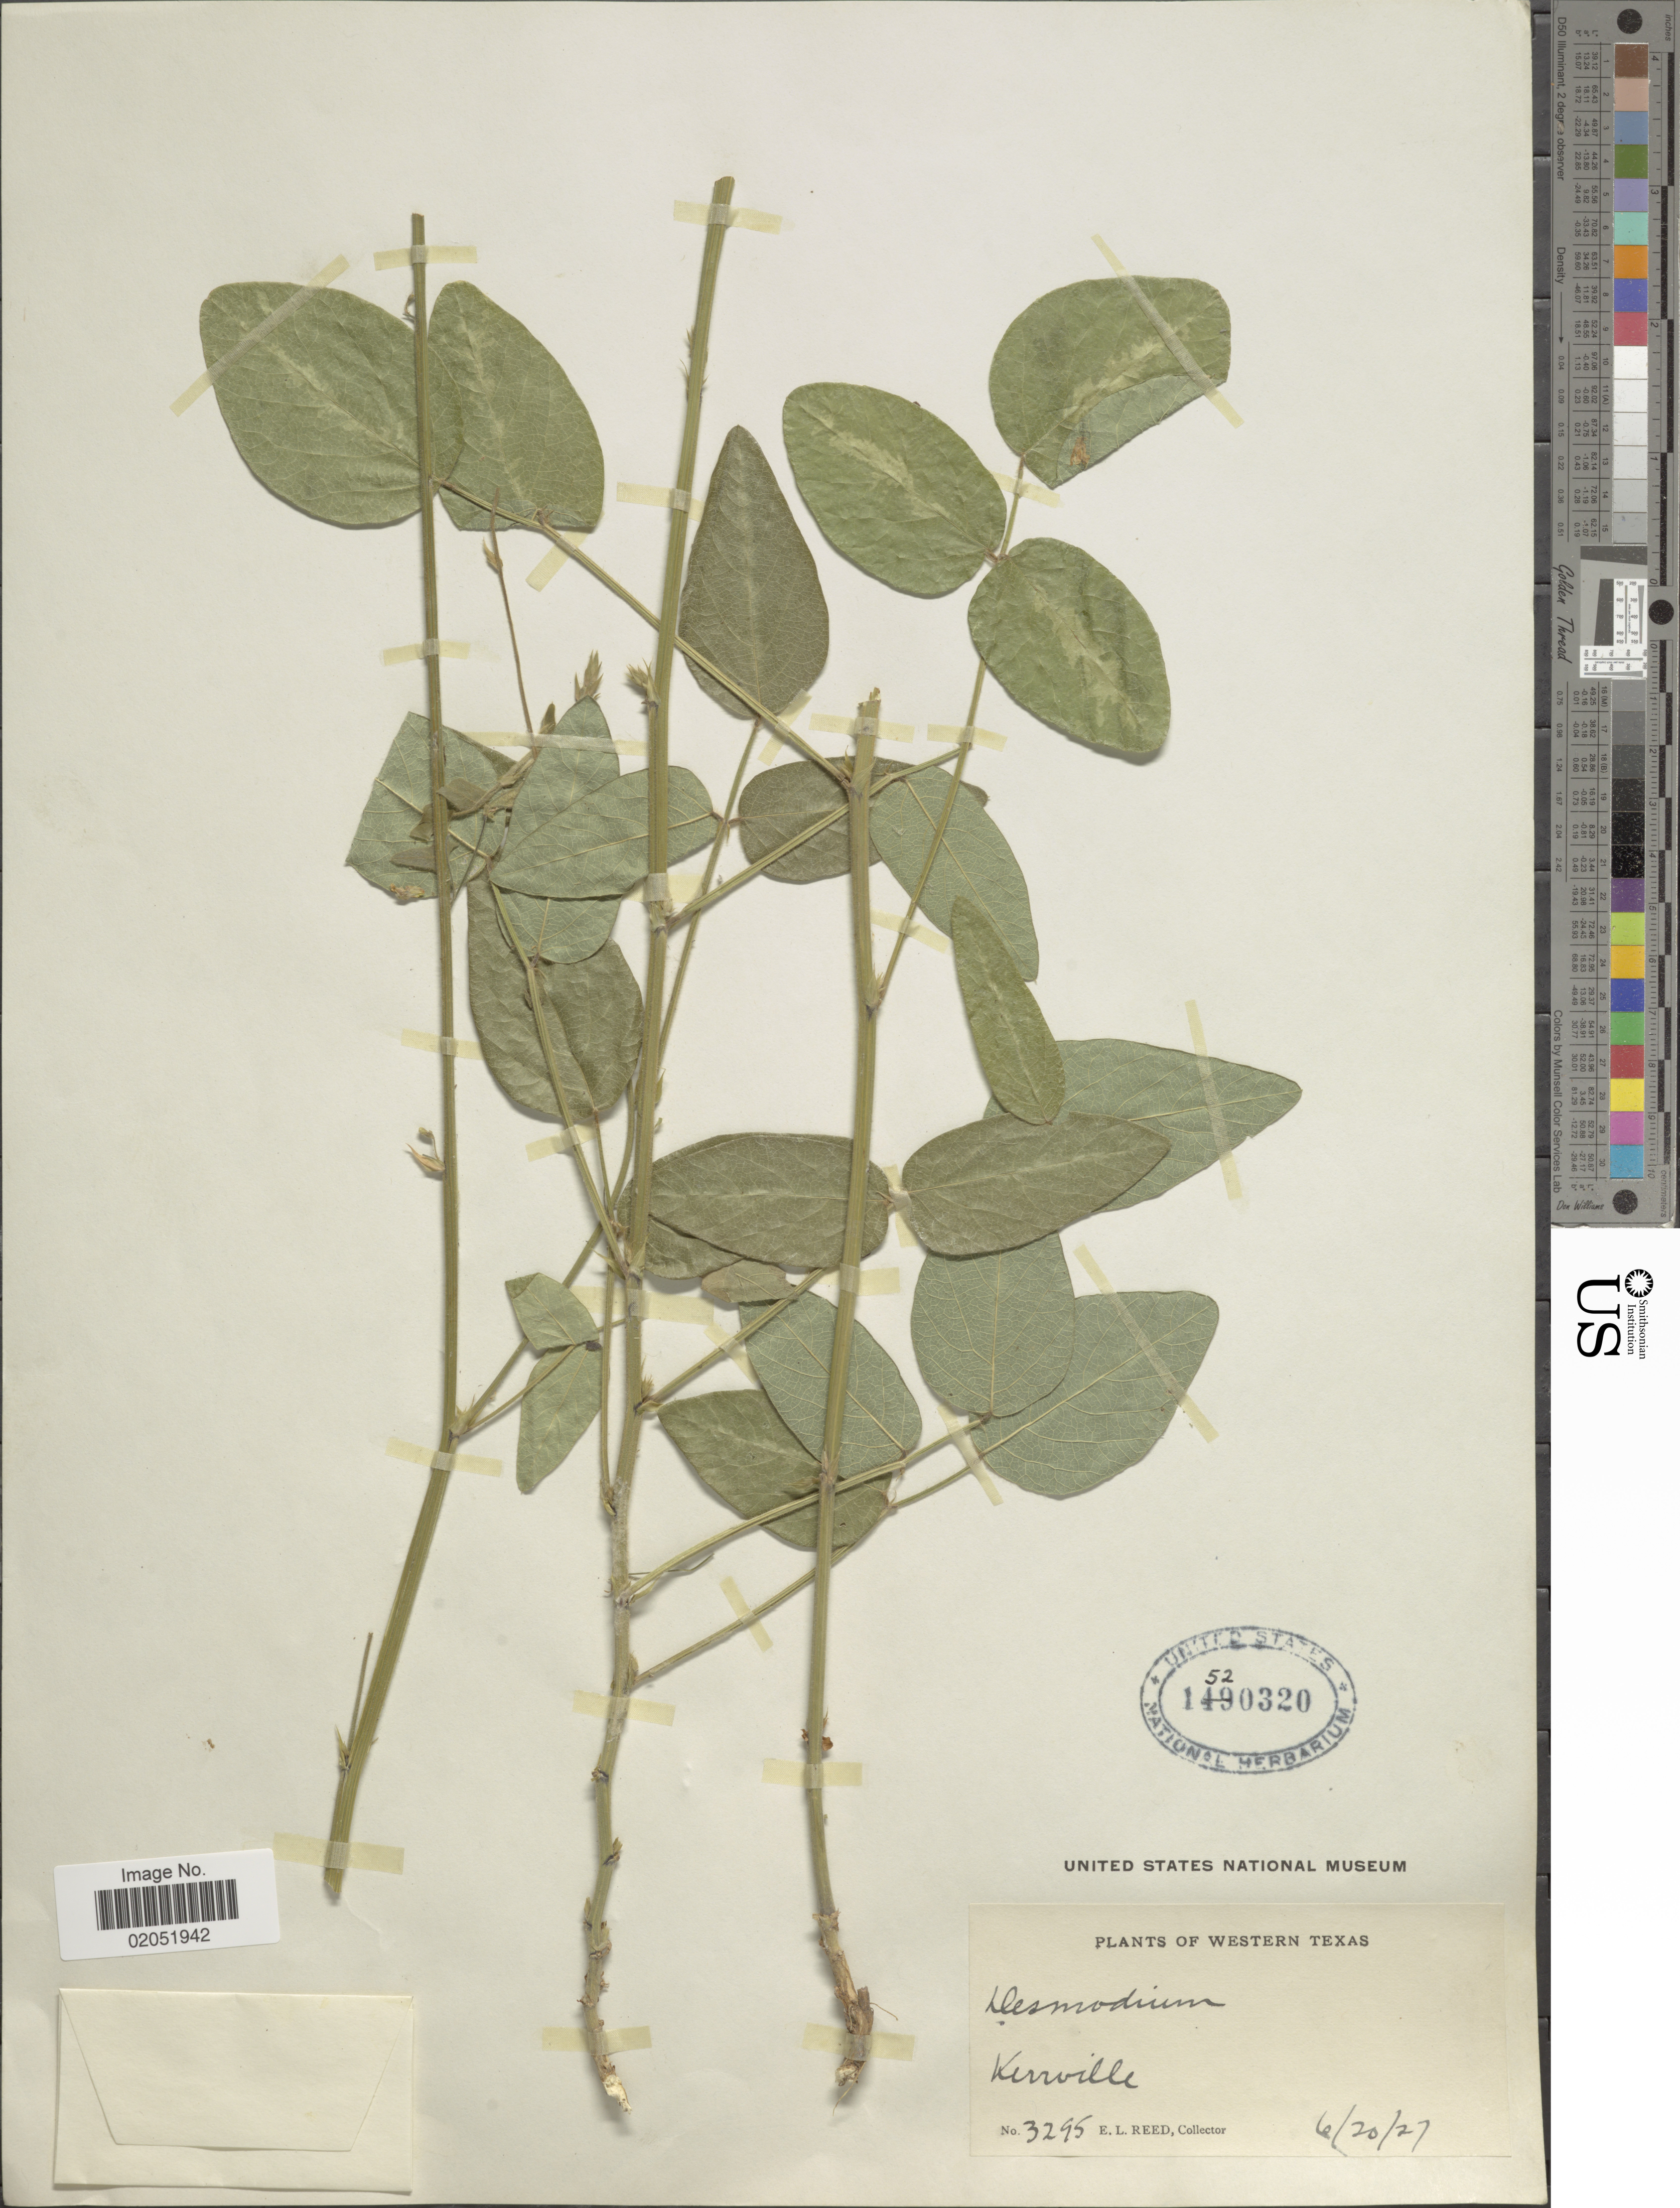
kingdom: Plantae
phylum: Tracheophyta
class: Magnoliopsida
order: Fabales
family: Fabaceae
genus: Desmodium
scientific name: Desmodium sp.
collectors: E. Reed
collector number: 3295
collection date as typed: Transcribed d/m/y: 20/6/27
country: United States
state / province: Texas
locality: Western Texas, Kerrville.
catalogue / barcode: US 1520320